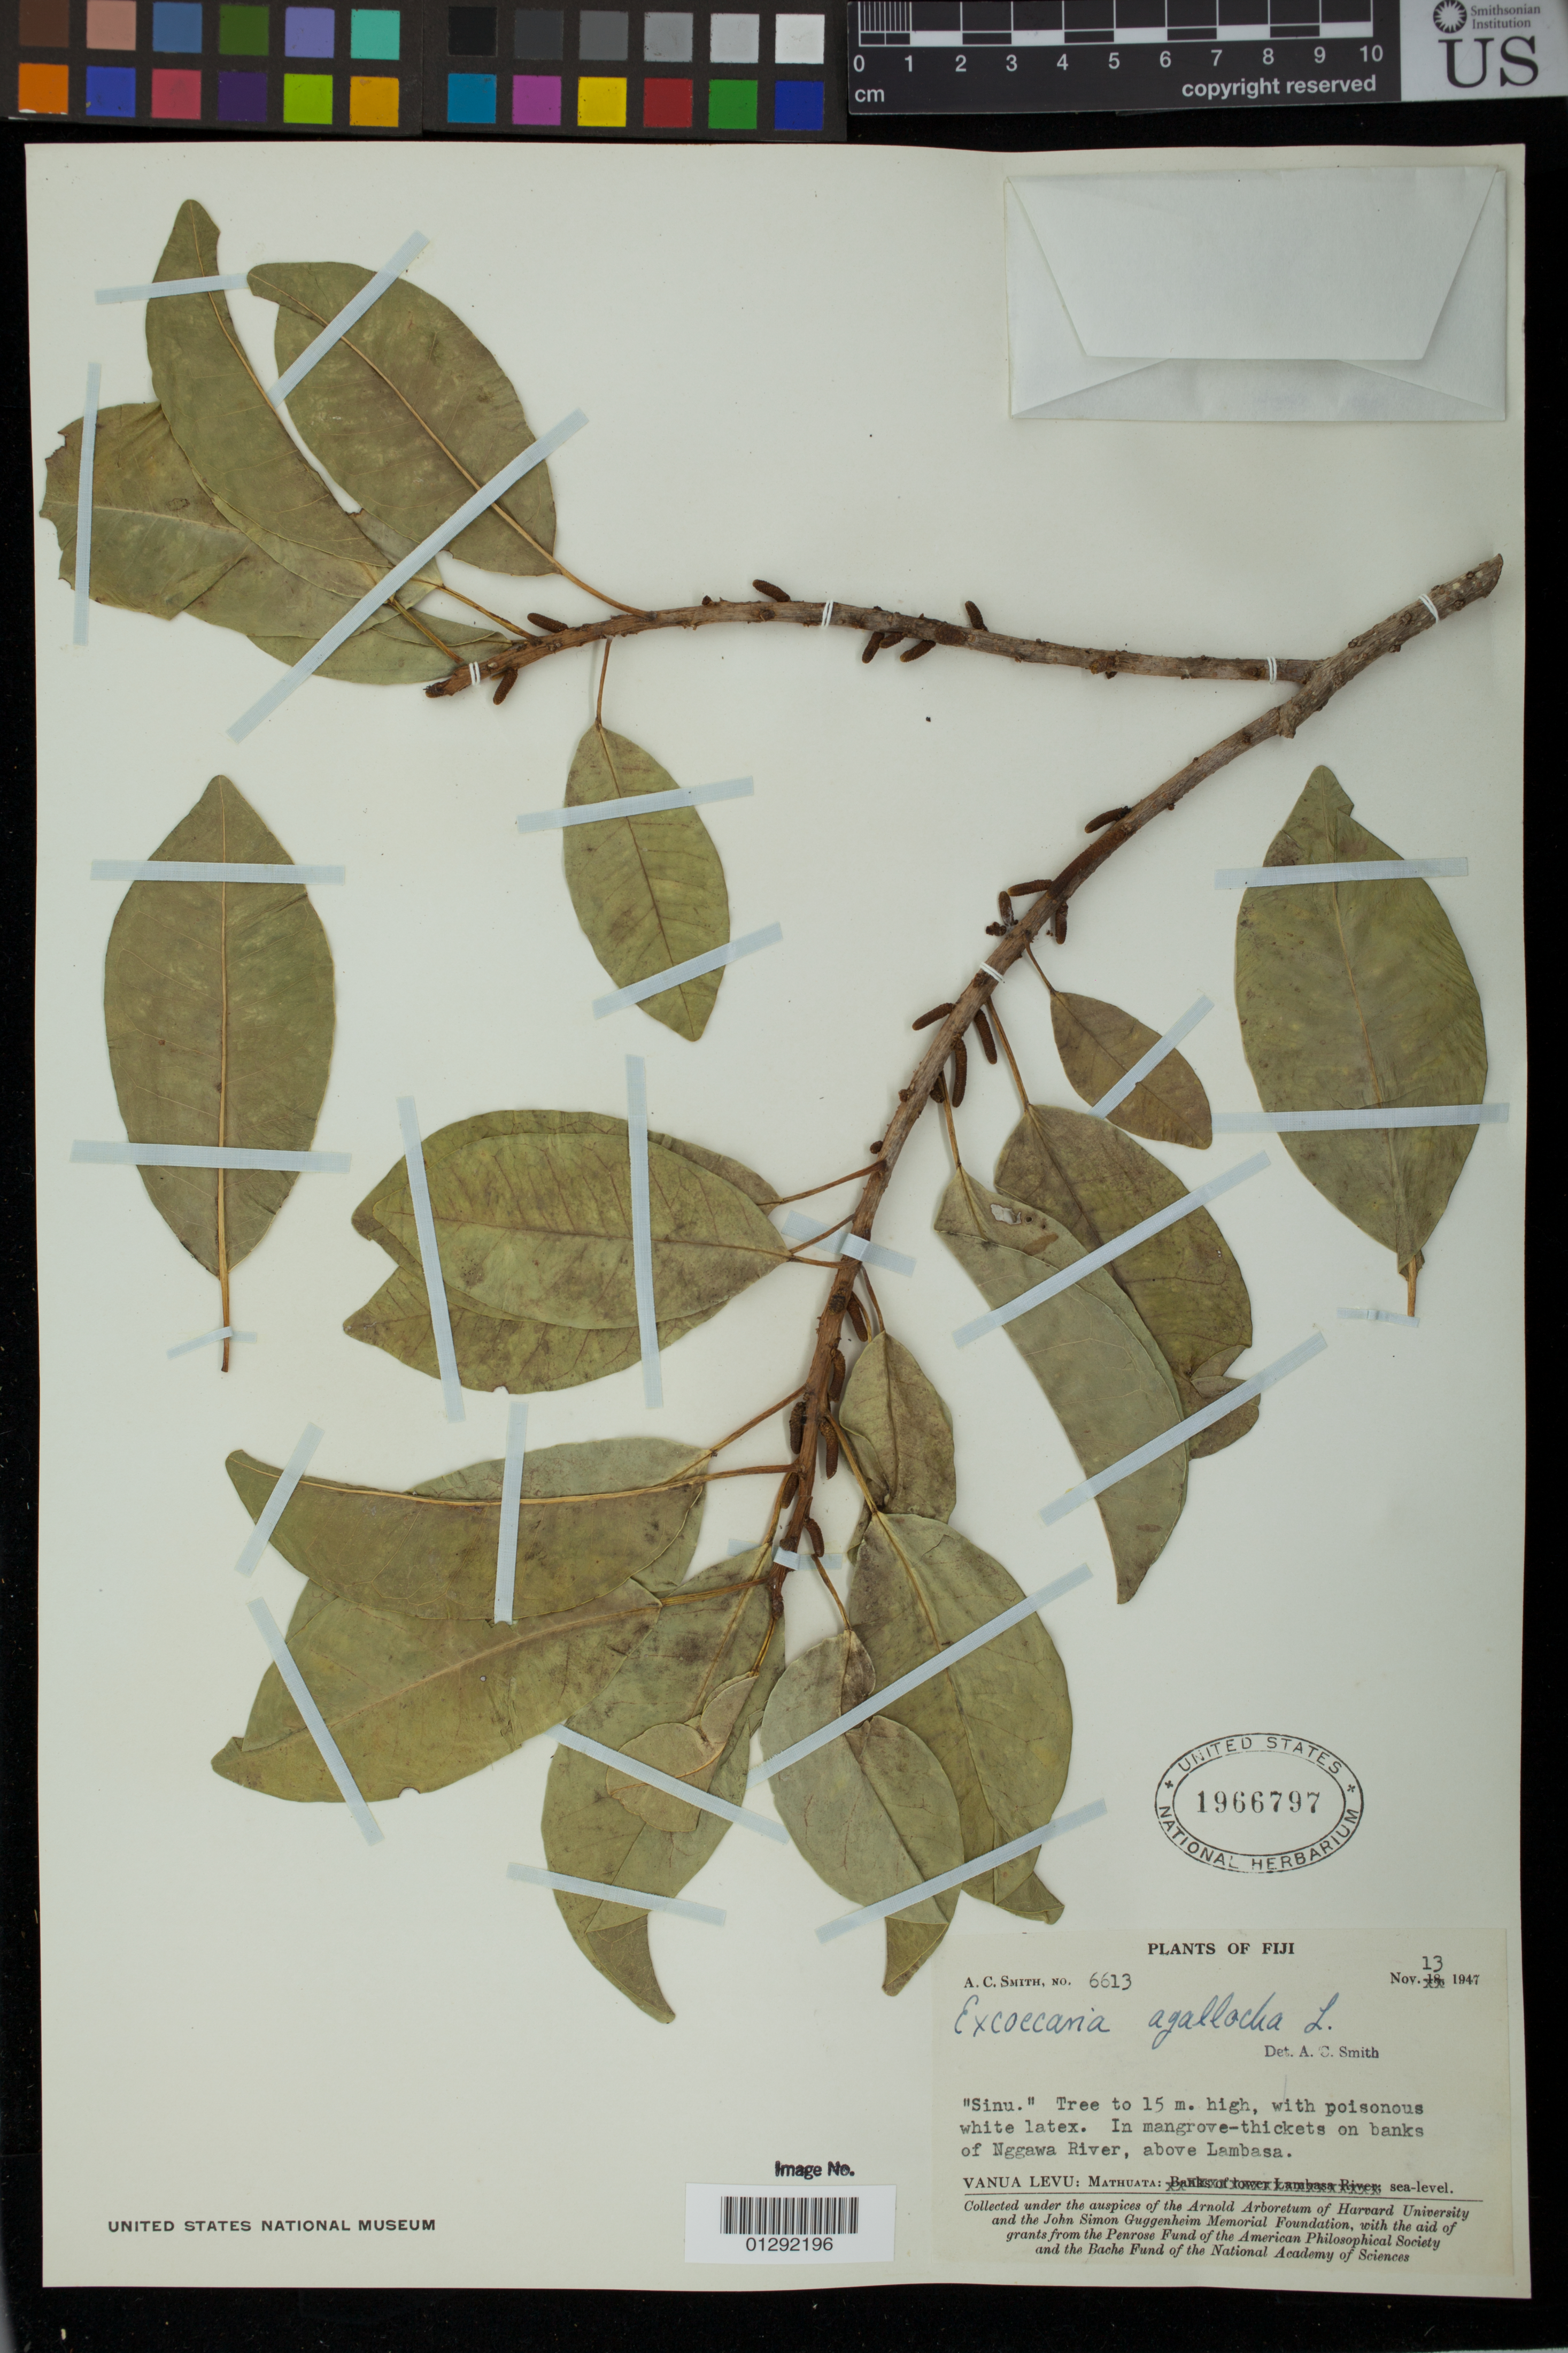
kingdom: Plantae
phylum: Tracheophyta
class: Magnoliopsida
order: Malpighiales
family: Euphorbiaceae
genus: Excoecaria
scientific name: Excoecaria agallocha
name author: L.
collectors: A. C. Smith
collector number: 6613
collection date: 1947-11-13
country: Fiji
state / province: Northern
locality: Vanua Levu: Mathuata: Banks of Nggawa River, above Lambasa.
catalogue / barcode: US 1966797